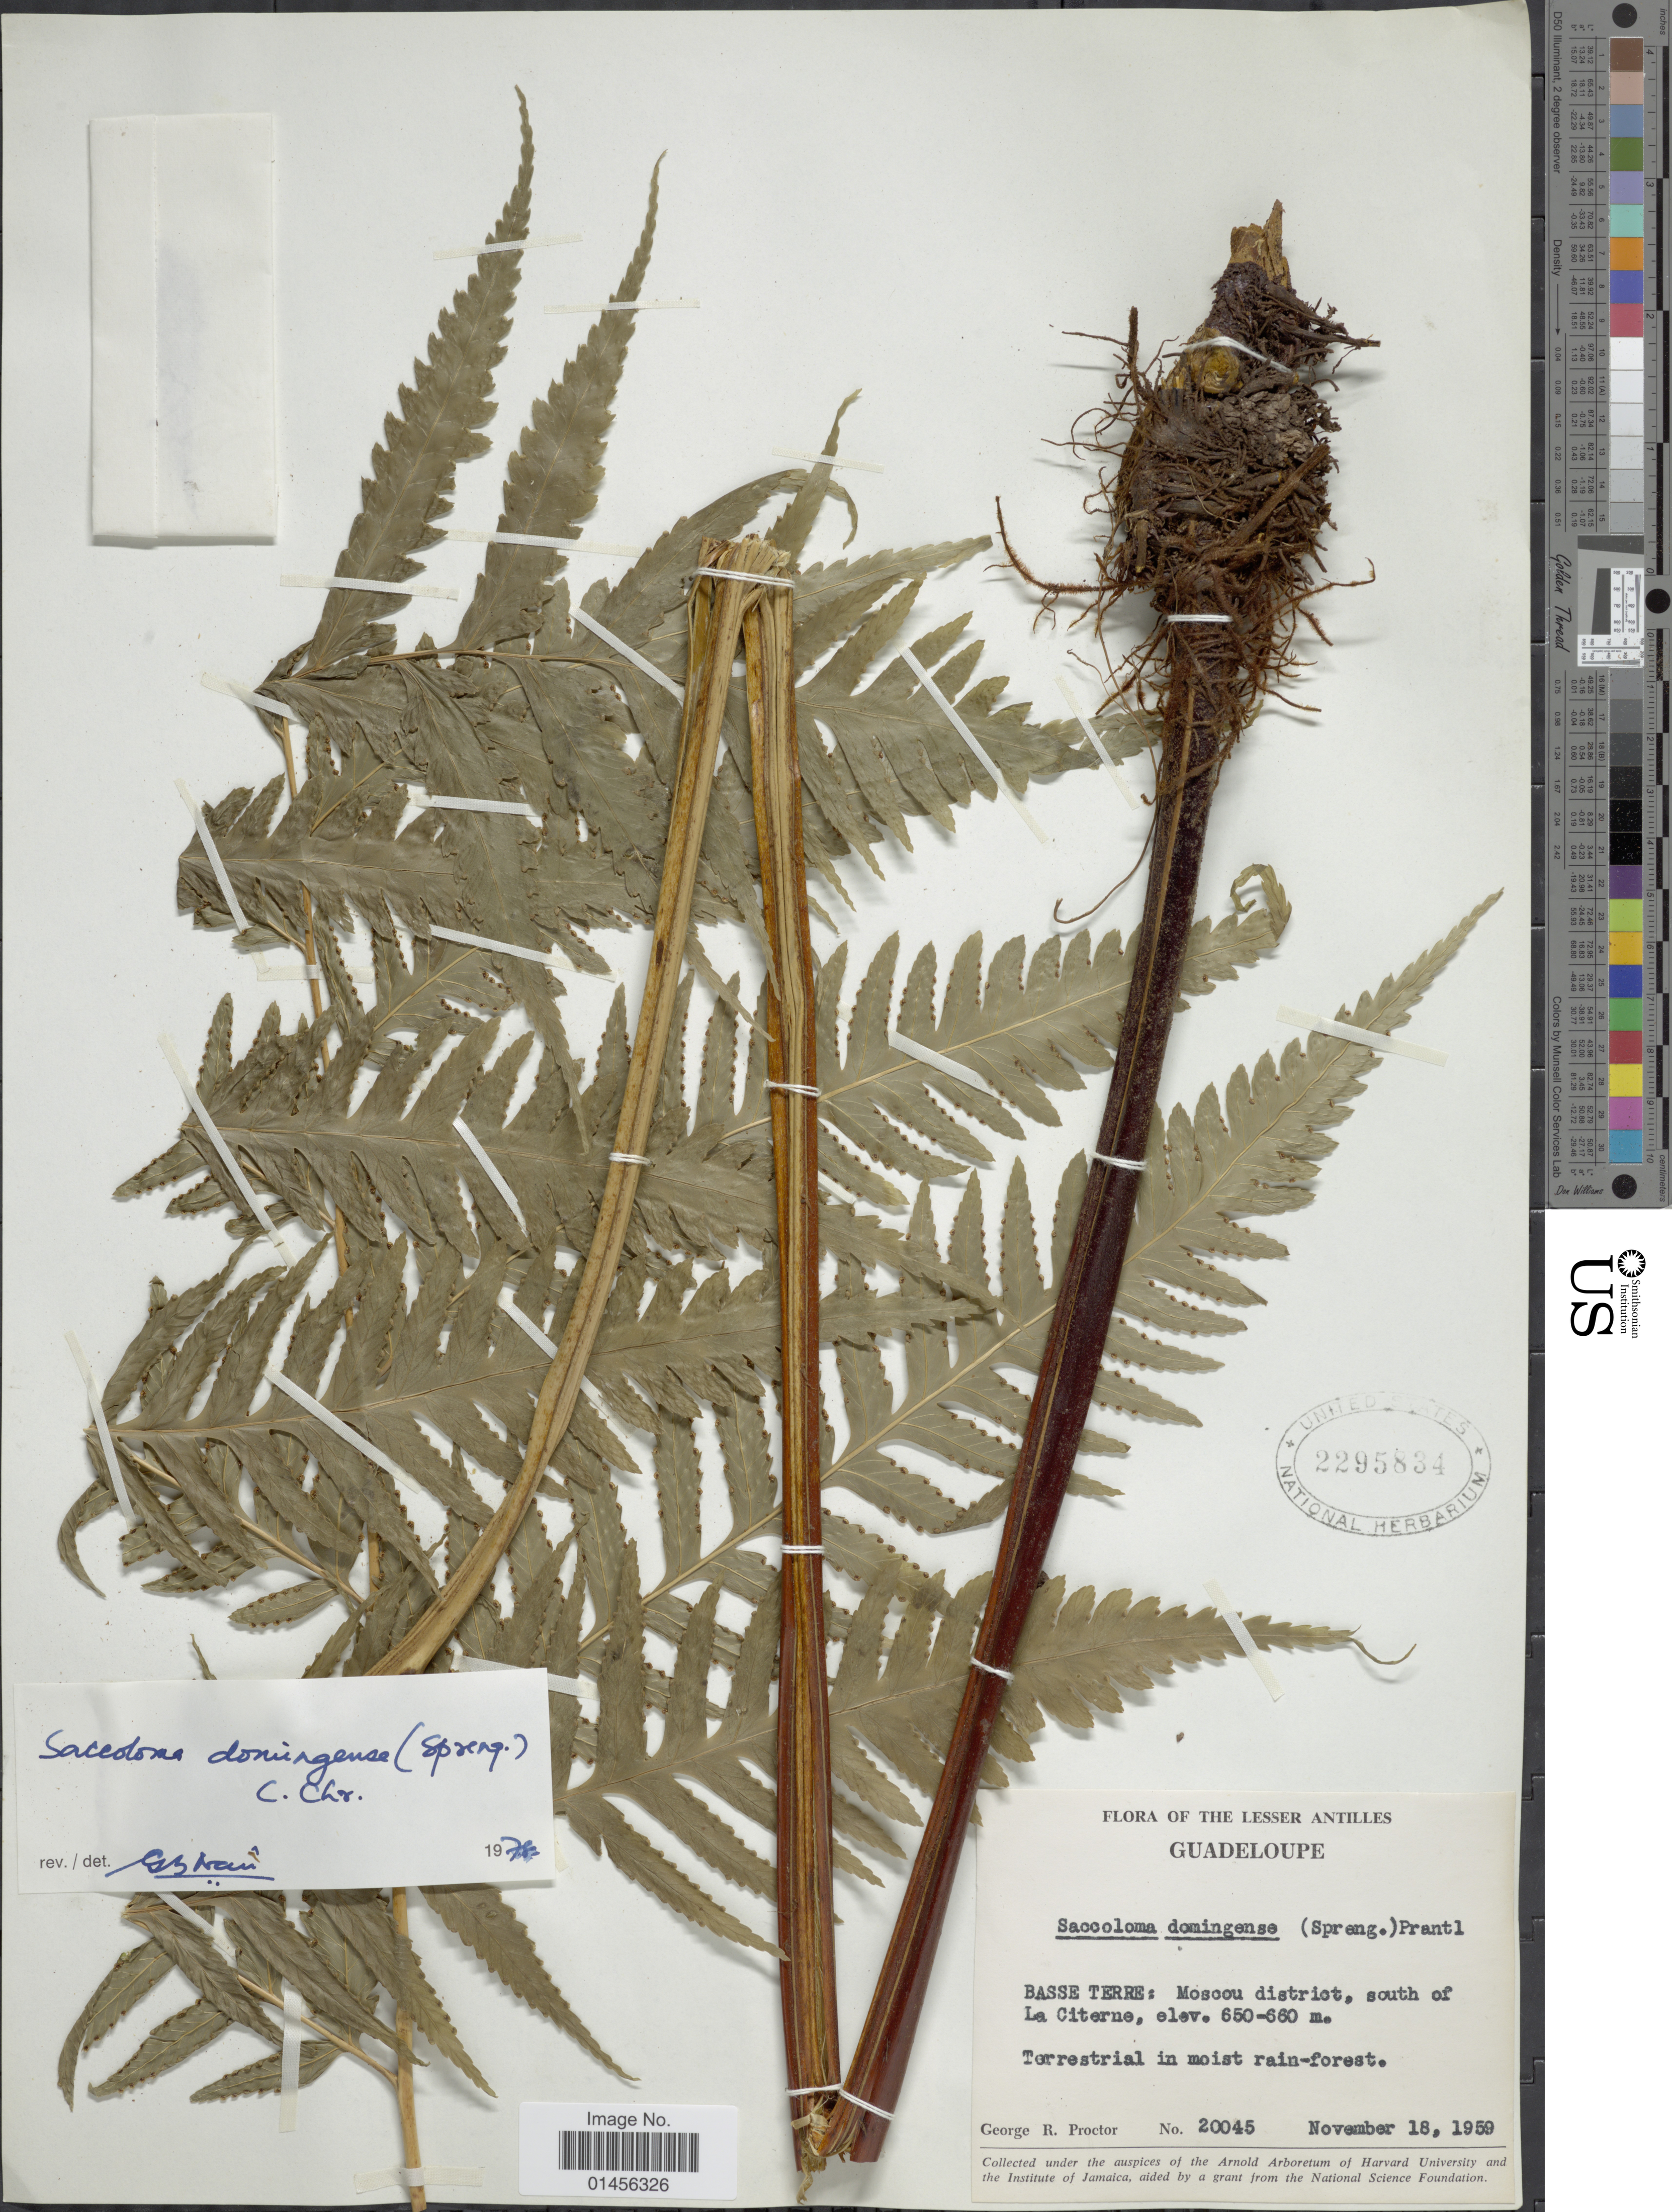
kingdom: Plantae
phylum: Tracheophyta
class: Polypodiopsida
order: Polypodiales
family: Saccolomataceae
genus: Saccoloma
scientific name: Saccoloma domingense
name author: (Spreng.) C. Chr.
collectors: G. Proctor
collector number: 20045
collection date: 1959-11-18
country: Guadeloupe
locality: The Lesser Antilles, Basse Terre: Mosoou district, south of La Citerne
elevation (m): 650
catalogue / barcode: US 2295834